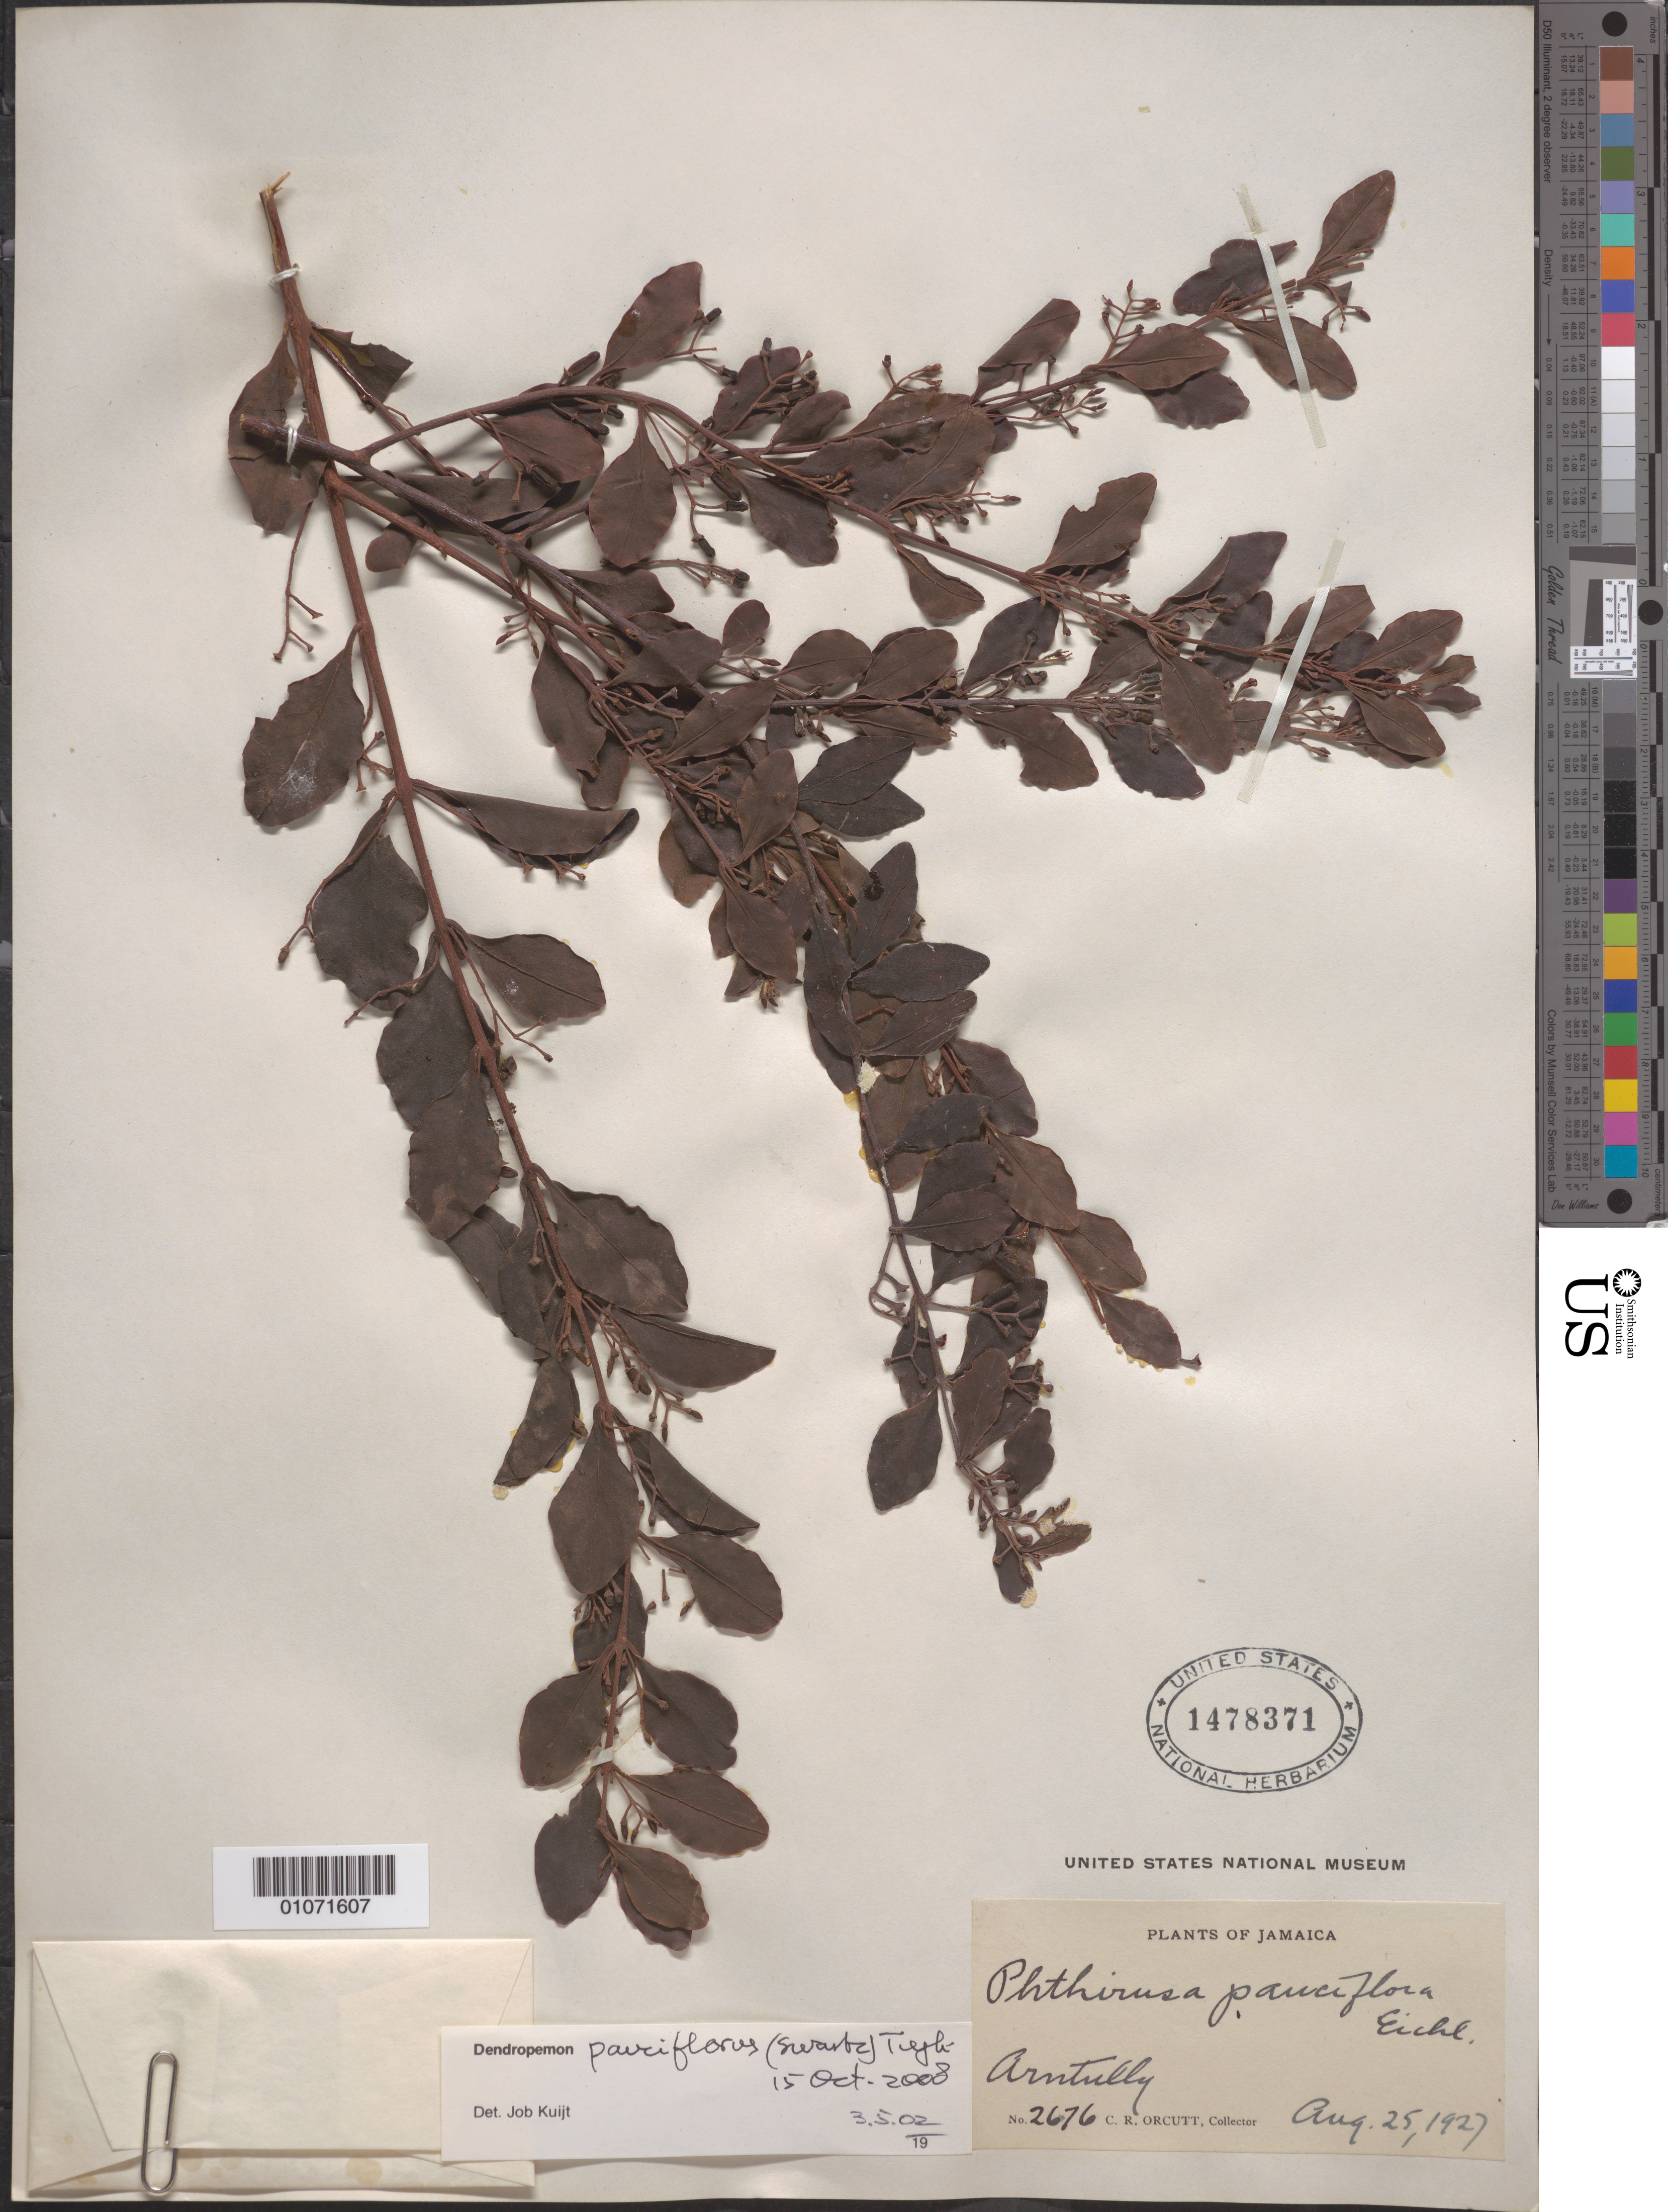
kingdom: Plantae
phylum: Tracheophyta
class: Magnoliopsida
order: Santalales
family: Loranthaceae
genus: Dendropemon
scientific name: Dendropemon parvifolius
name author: (Sw.) Steud.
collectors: C. R. Orcutt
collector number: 2676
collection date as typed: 25 Aug 1927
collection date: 1927-08-25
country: Jamaica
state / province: Saint Thomas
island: Jamaica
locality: Arntully.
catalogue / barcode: US 1478317